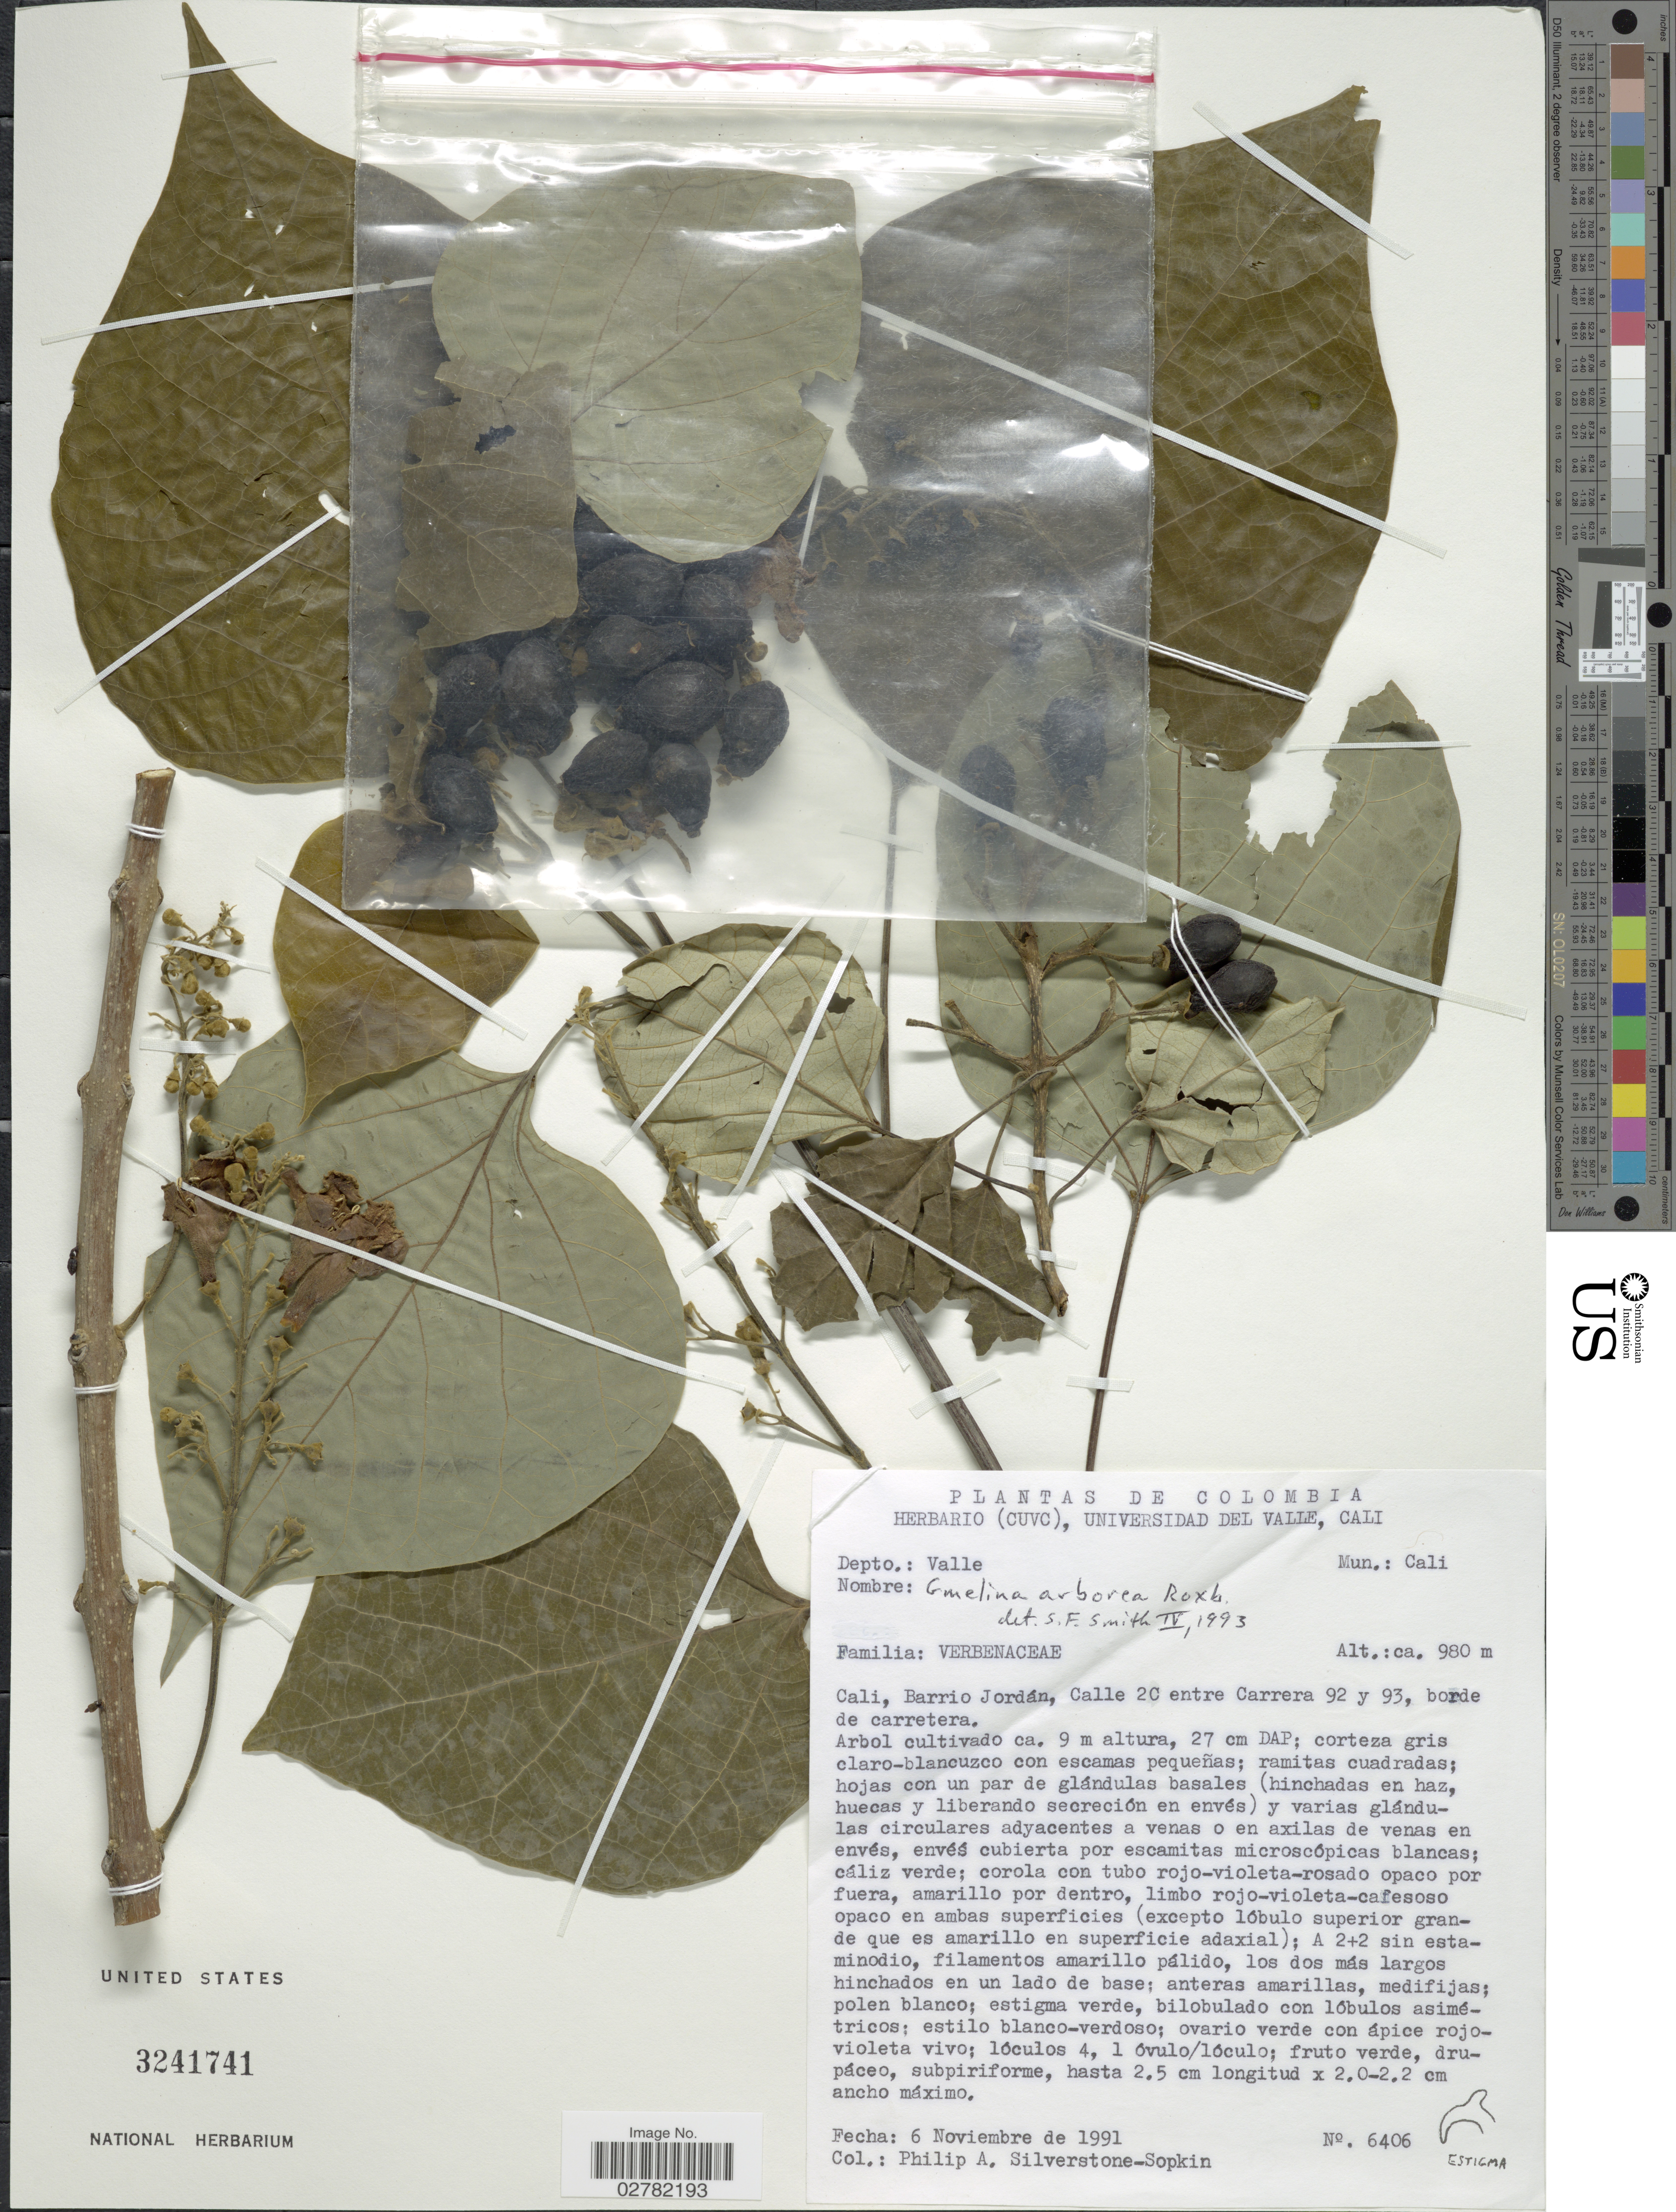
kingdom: Plantae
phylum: Tracheophyta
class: Magnoliopsida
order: Lamiales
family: Lamiaceae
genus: Gmelina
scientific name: Gmelina arborea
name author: Roxb. ex Sm.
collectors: P. A. Silverstone-Sopkin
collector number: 6406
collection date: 1991-11-06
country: Colombia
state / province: Valle del Cauca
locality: Depto.: Valle. Mun.: Cali. Cali, Barrio Jordán, Calle 2C entre Carrera 92 y 93, borde de carretera.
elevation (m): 980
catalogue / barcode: US 3241741